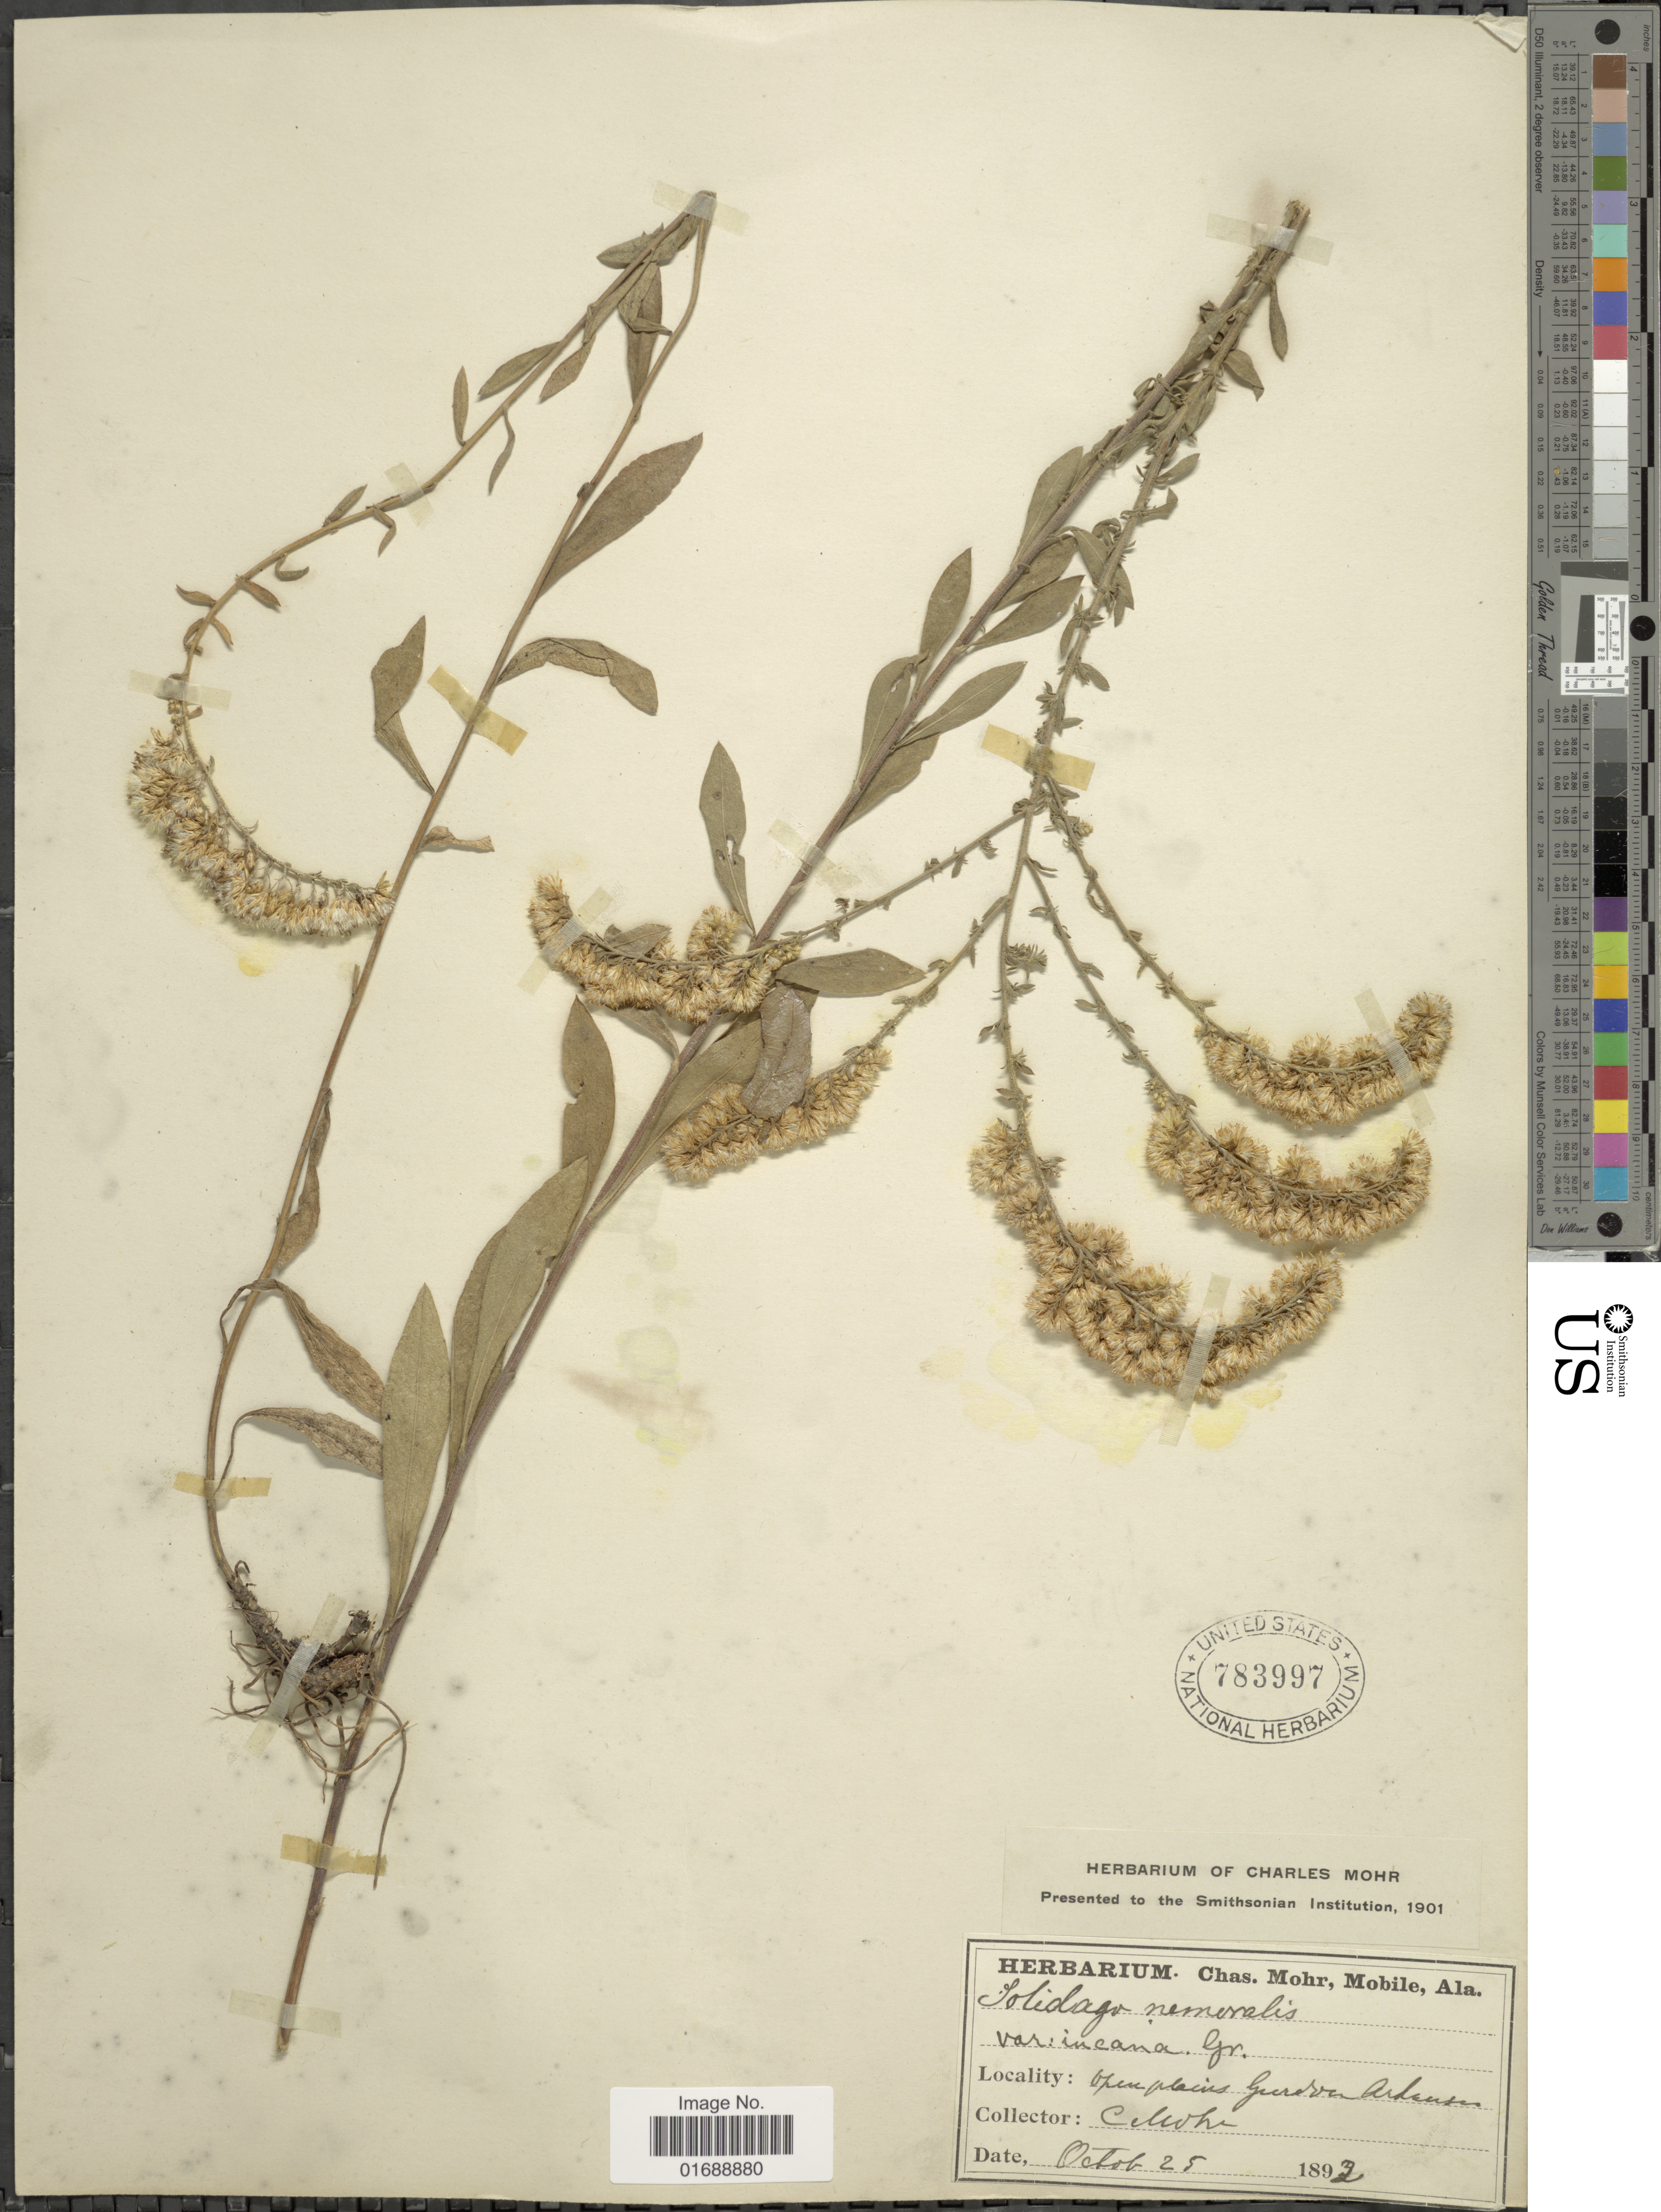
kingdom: Plantae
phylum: Tracheophyta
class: Magnoliopsida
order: Asterales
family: Asteraceae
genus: Solidago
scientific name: Solidago nemoralis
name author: Aiton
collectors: Mohr, C. T. (herbarium)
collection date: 1892-10-25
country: United States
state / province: Arkansas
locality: Open plains Geneva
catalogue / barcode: US 783997